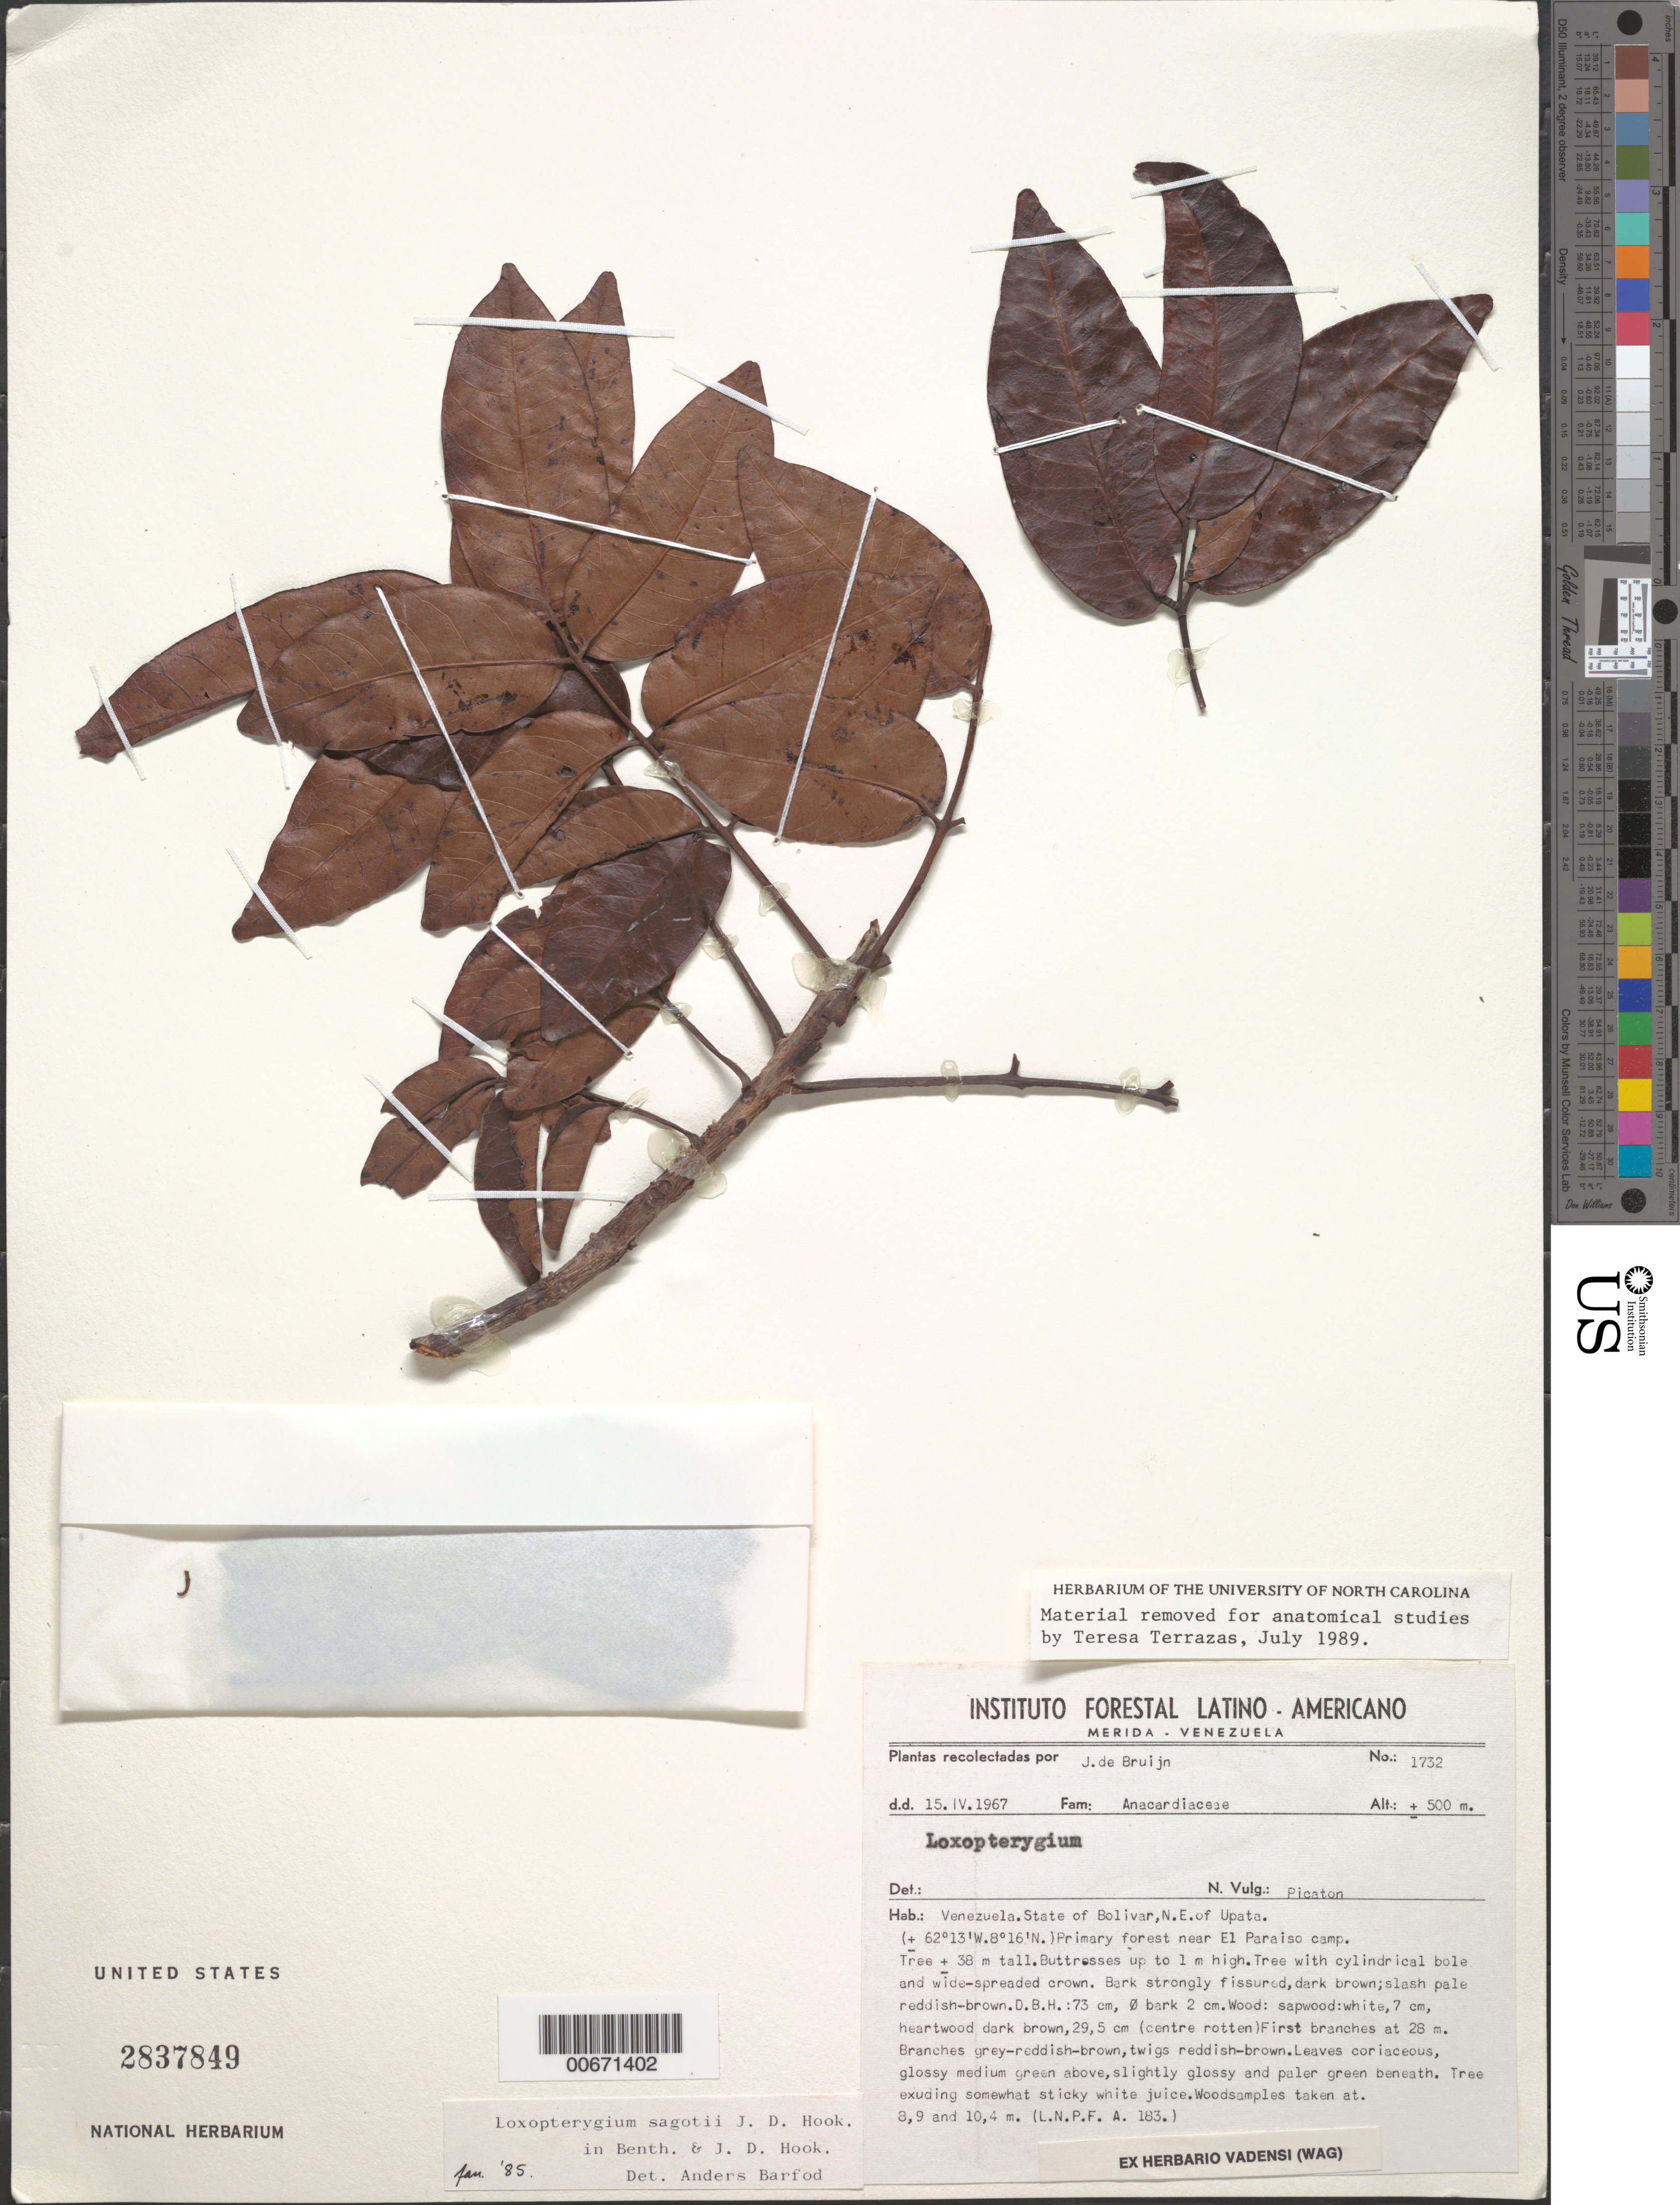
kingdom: Plantae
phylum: Tracheophyta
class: Magnoliopsida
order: Sapindales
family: Anacardiaceae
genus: Loxopterygium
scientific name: Loxopterygium sagotii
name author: Hook. f.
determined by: Barfod, Anders S.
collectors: J. Bruijn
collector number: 1732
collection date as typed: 15-Apr-67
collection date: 1967-04-15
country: Venezuela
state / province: Bolívar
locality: Upata, NE of, near El Paraiso camp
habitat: Primary forest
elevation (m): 500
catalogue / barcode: US 2837849